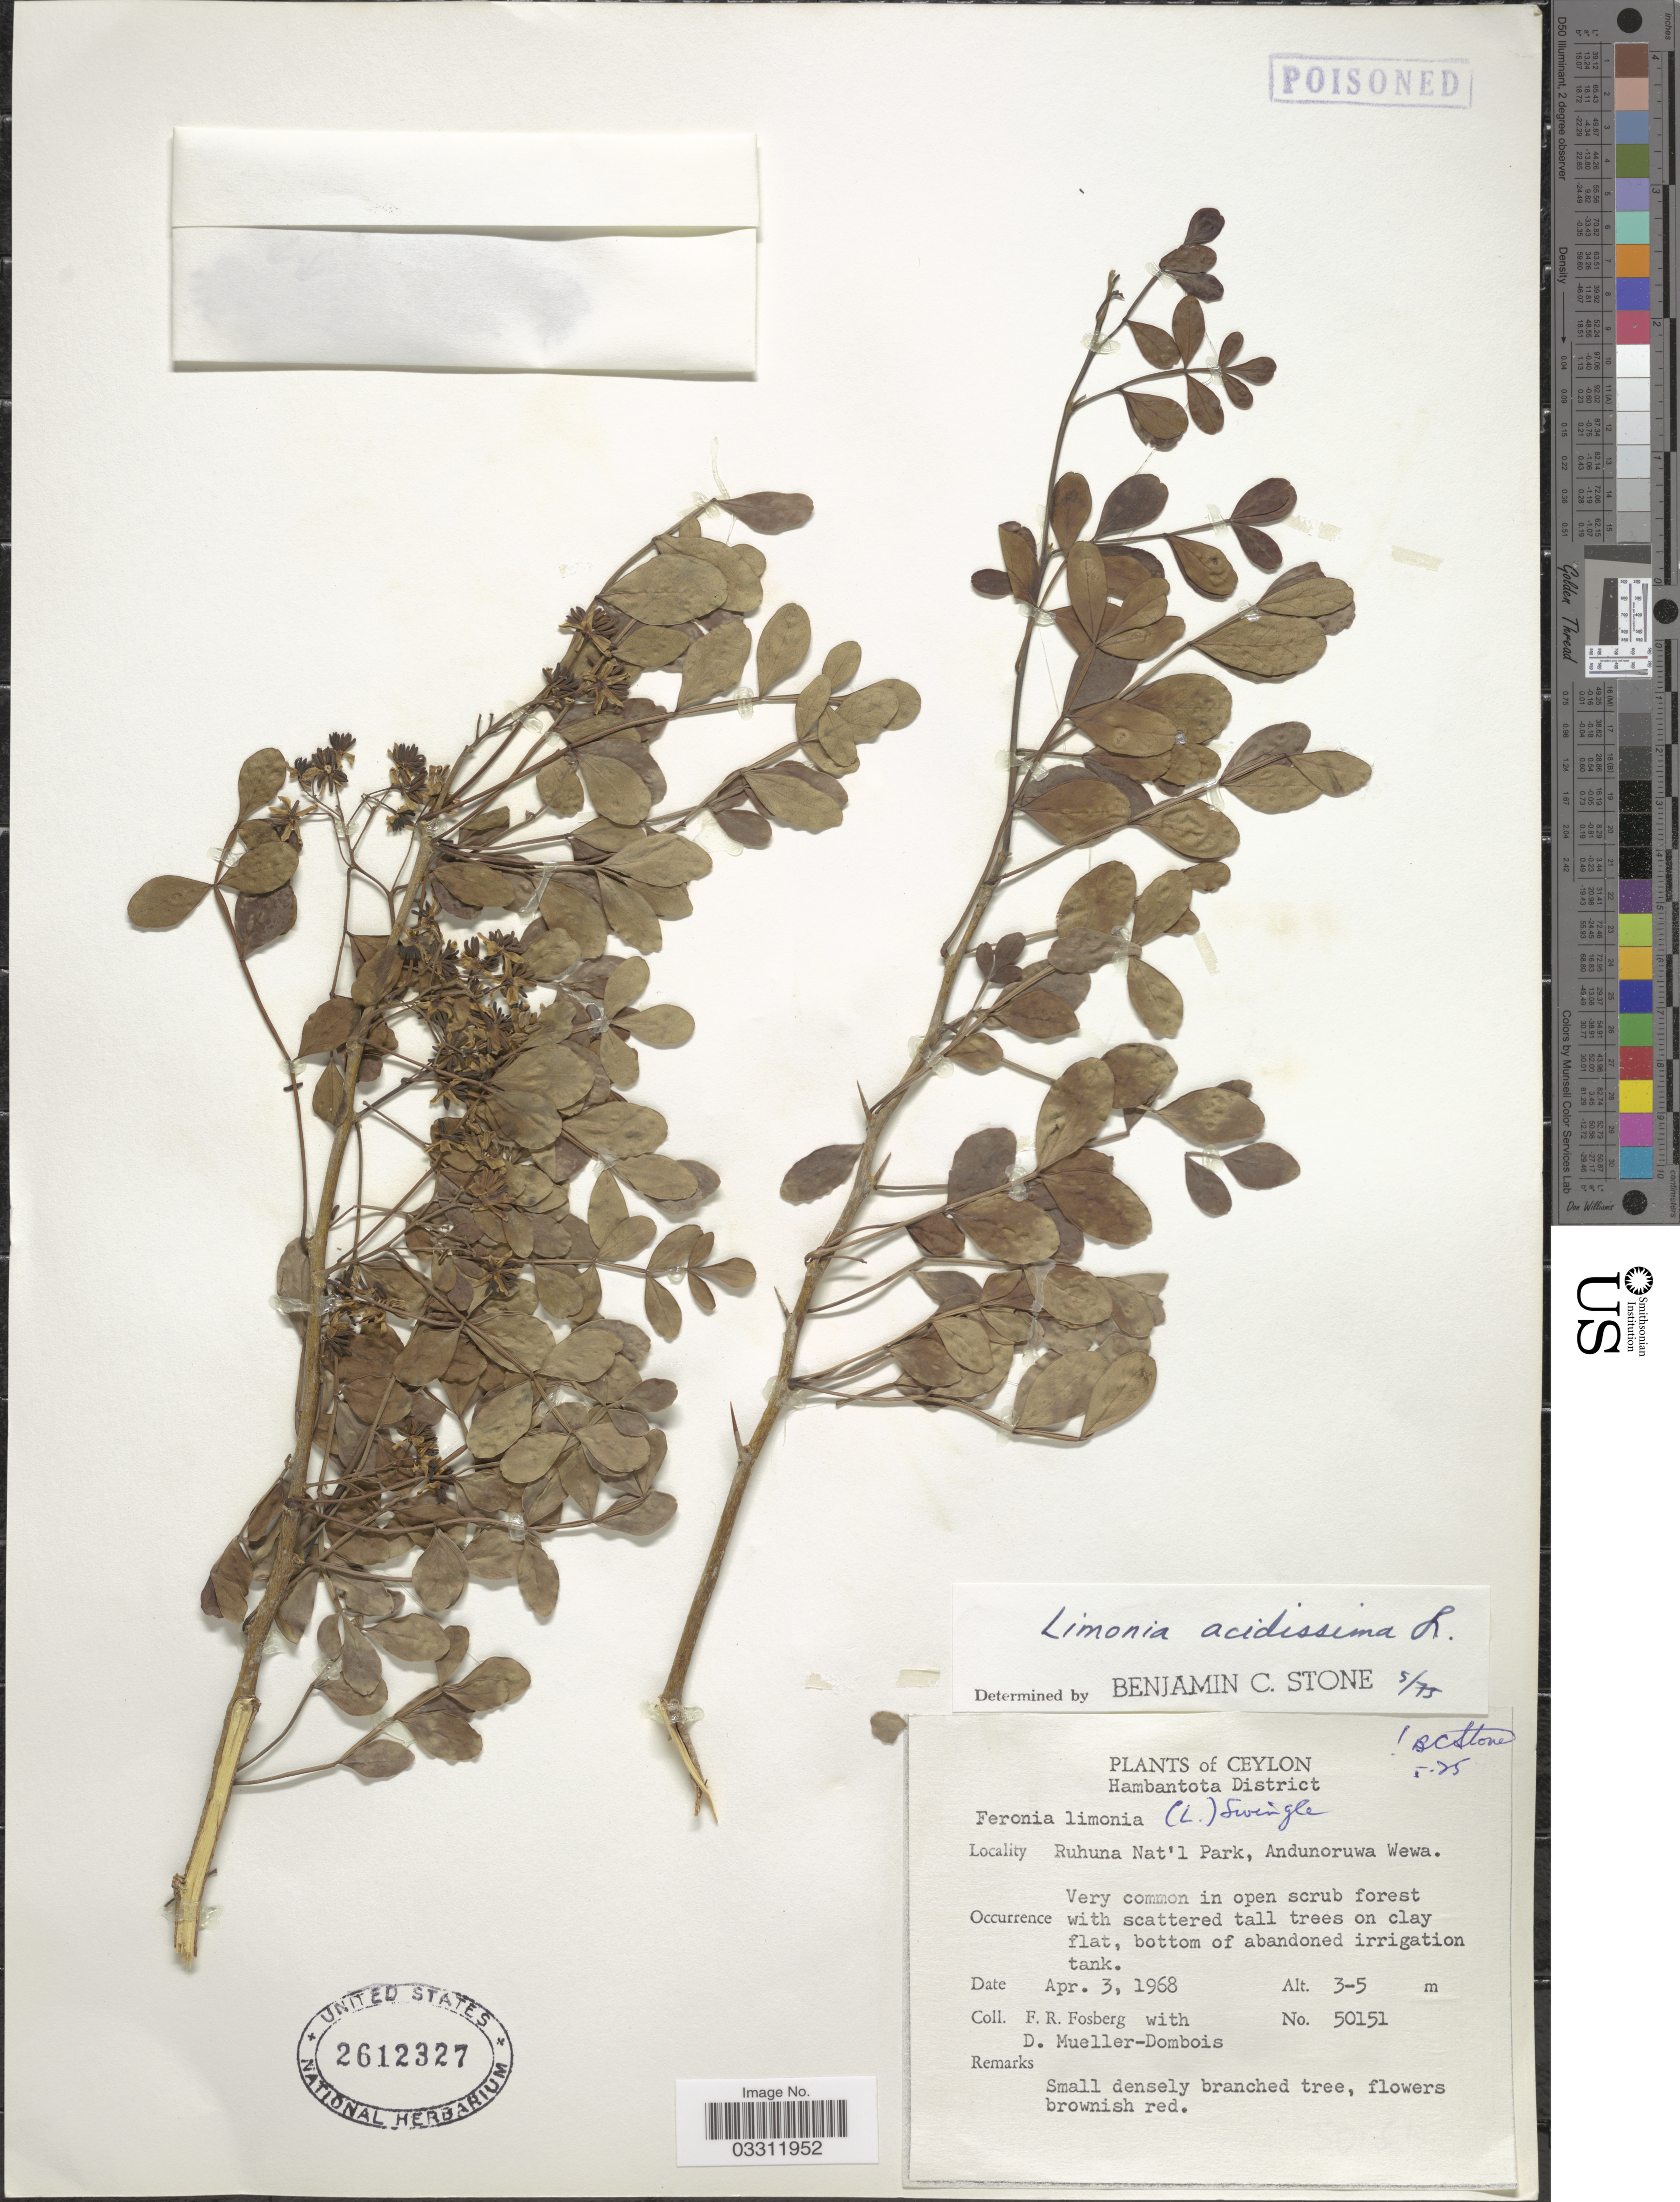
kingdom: Plantae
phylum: Tracheophyta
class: Magnoliopsida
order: Sapindales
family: Rutaceae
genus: Limonia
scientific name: Limonia acidissima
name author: L.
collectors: F. R. Fosberg & D. Mueller-Dombois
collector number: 50151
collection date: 1968-04-03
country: Sri Lanka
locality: Ceylon. Hambantota District. Ruhuna Nat'l Park, Andunoruwa Wewa.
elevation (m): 3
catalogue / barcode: US 2612327